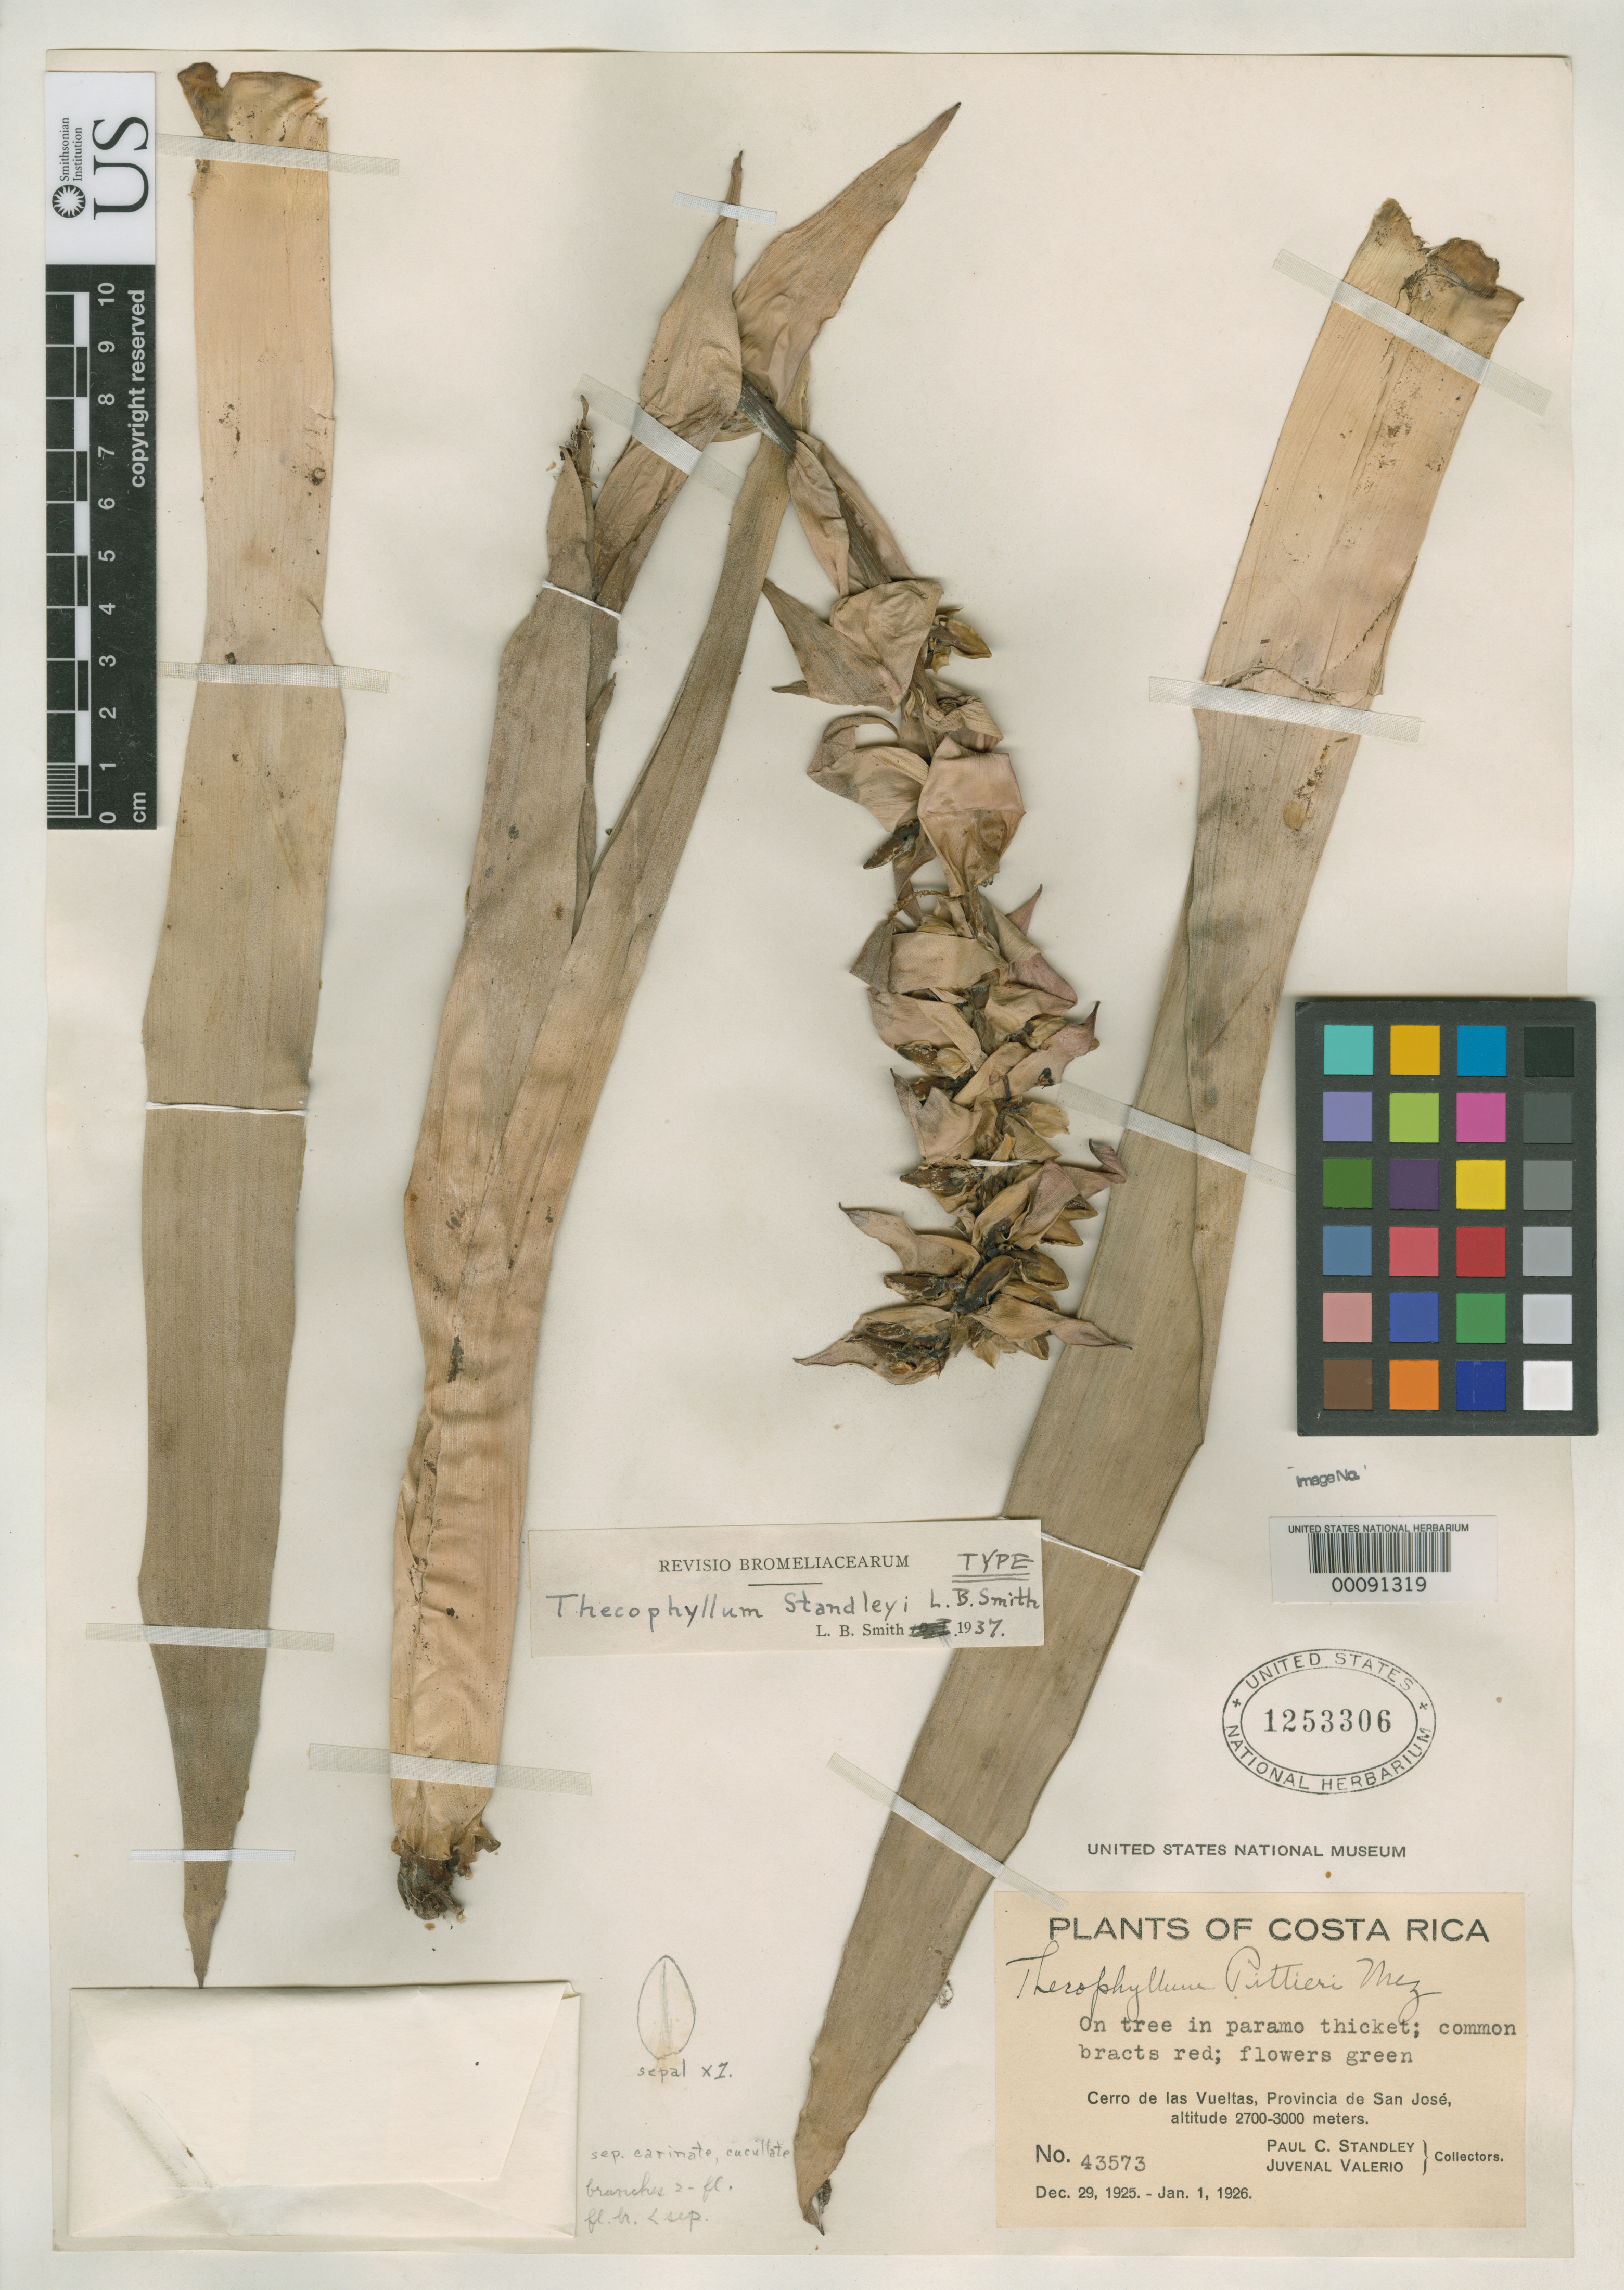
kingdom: Plantae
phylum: Tracheophyta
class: Liliopsida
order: Poales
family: Bromeliaceae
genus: Thecophyllum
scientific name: Thecophyllum standleyi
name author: L.B. Sm.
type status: Holotype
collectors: P. C. Standley & J. Valerio R.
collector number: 43573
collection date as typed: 29 Dec 1925 to 01 Jan 1926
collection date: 1925-12-29/1926-01-01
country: Costa Rica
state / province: San José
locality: Cerro de las Vueltas.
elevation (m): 2700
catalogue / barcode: US 1253306